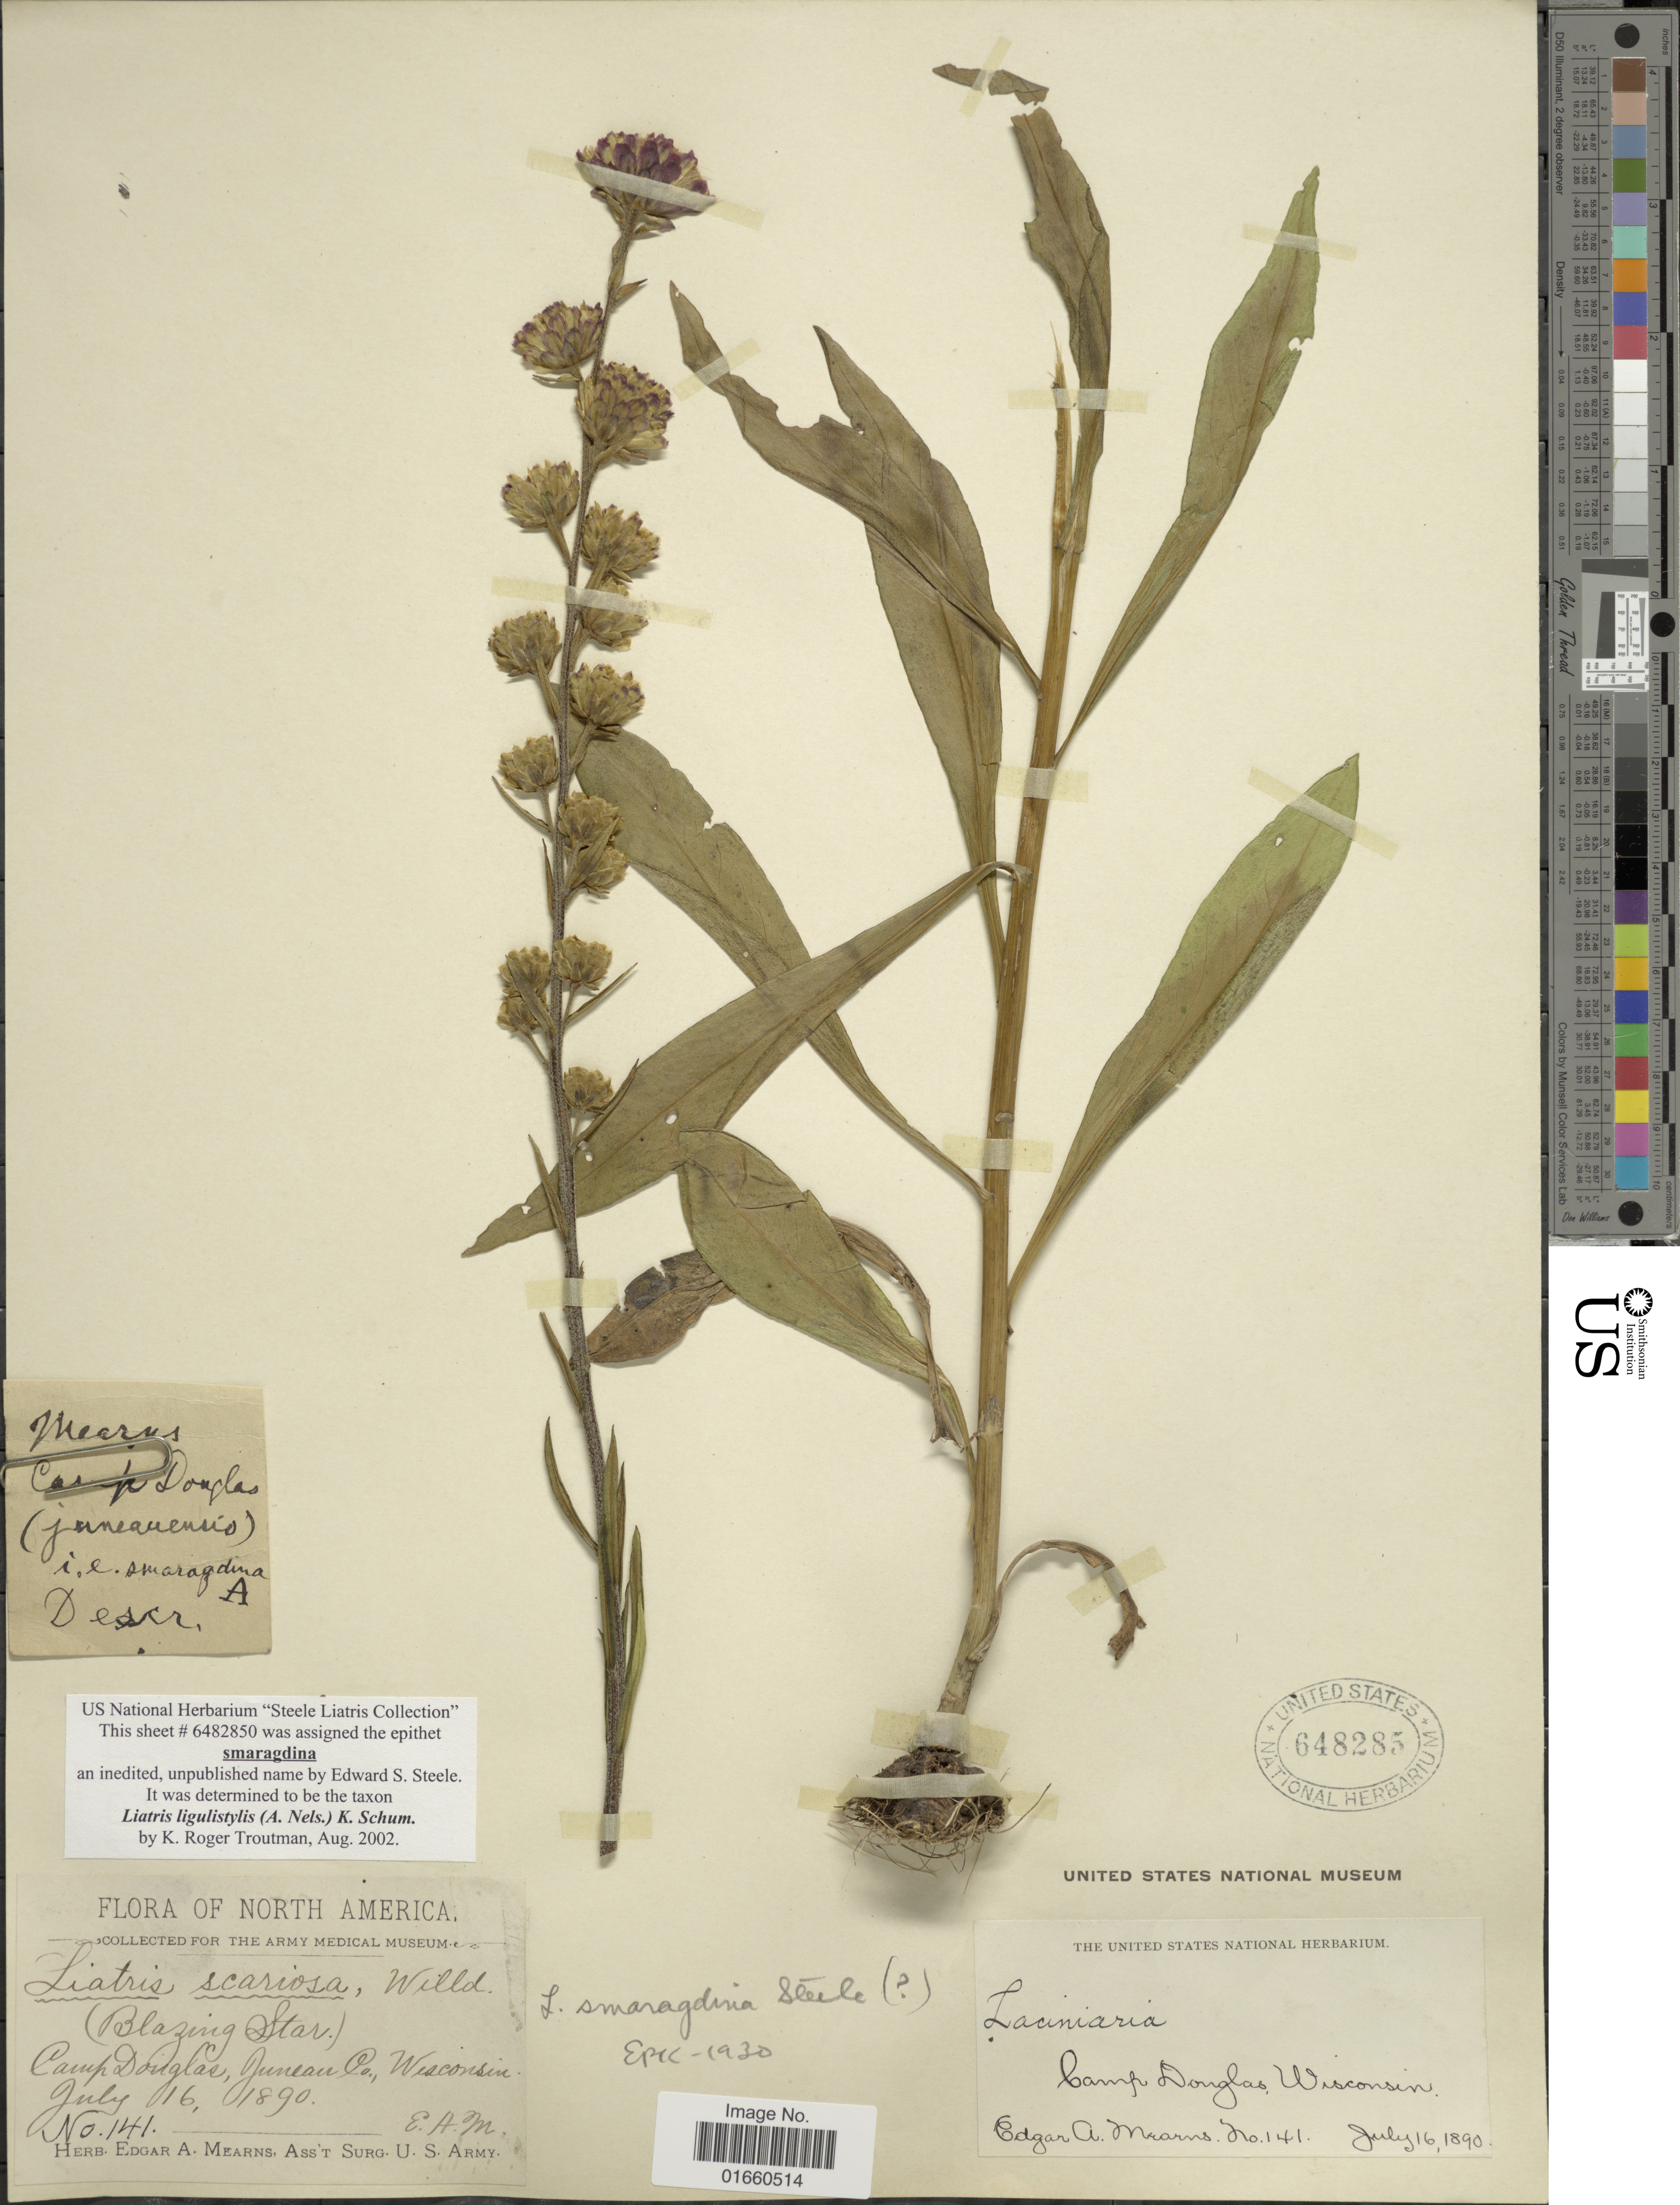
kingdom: Plantae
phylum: Tracheophyta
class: Magnoliopsida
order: Asterales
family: Asteraceae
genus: Liatris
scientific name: Liatris ligulistylis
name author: (A. Nelson) K. Schum.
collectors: E. A. Mearns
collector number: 141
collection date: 1890-07-16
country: United States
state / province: Wisconsin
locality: Camp Douglas, Juneau Co.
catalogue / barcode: US 648285